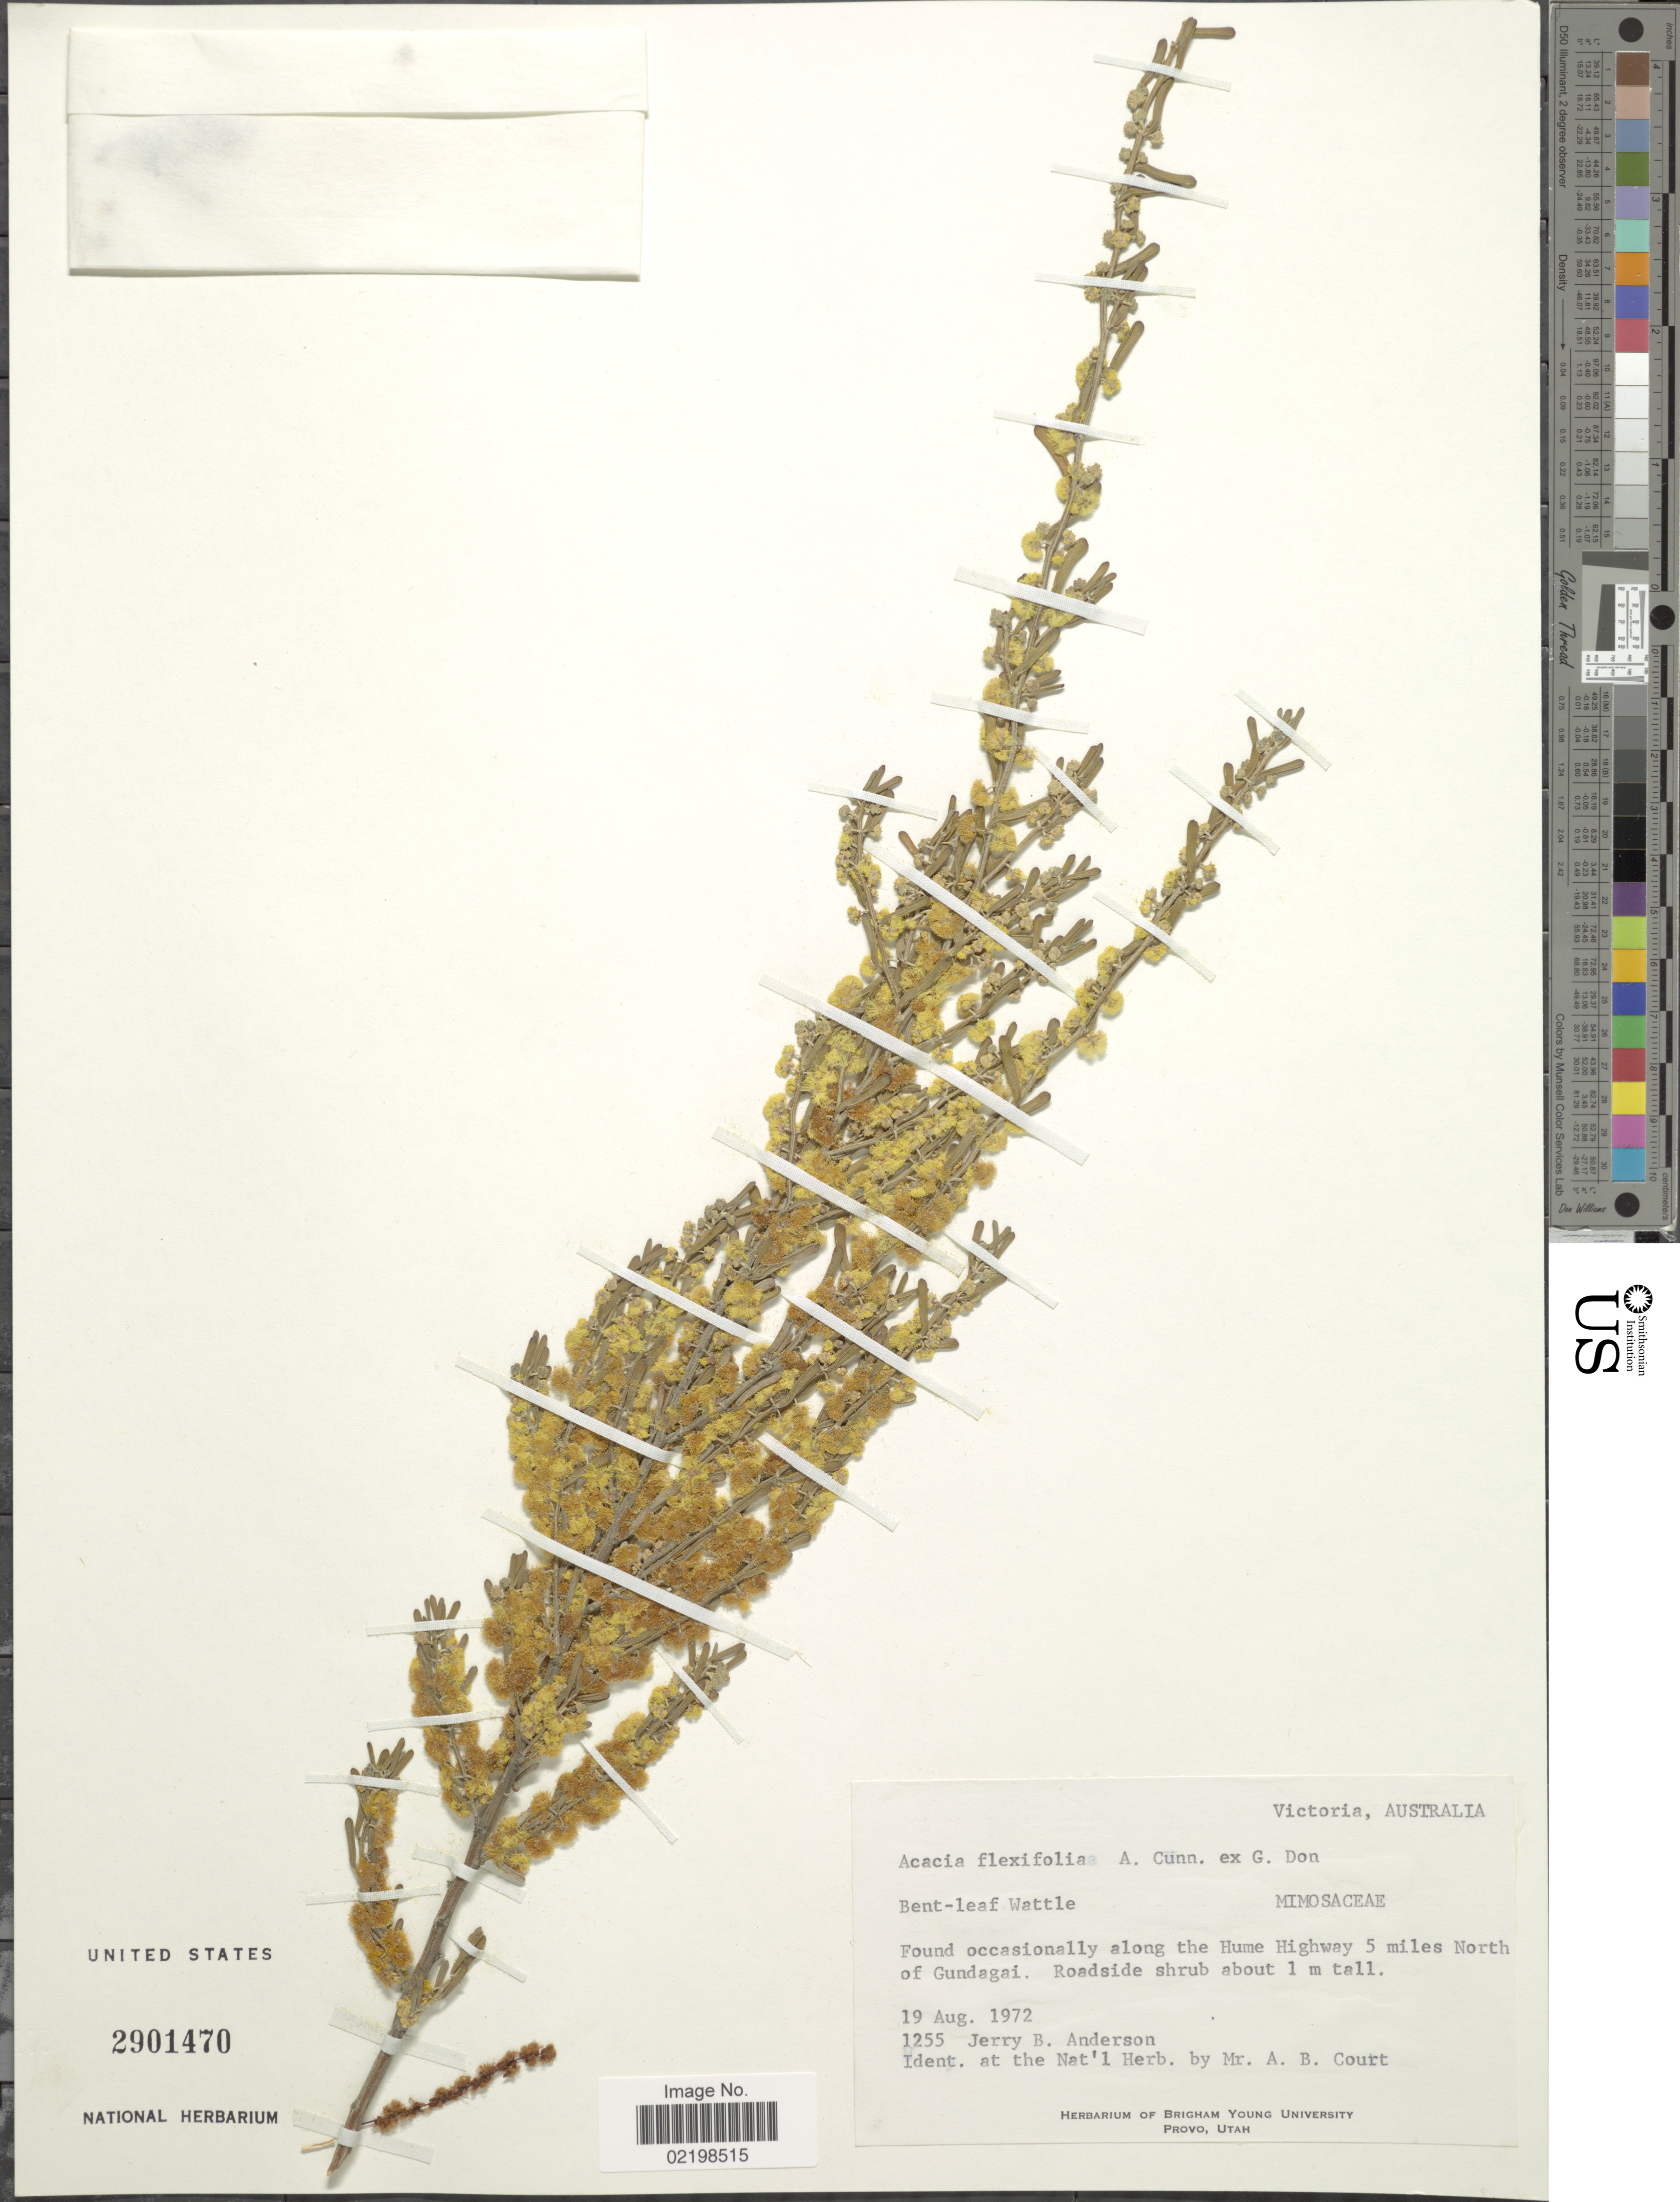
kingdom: Plantae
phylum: Tracheophyta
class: Magnoliopsida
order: Fabales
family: Fabaceae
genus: Acacia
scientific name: Acacia flexifolia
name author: A. Cunn. ex Benth.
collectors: J. B. Anderson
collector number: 1255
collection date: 1972-08-19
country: Australia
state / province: Victoria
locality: Victoria, Australia. Bent-leaf-Wattle, Found occasionally along the Hume Highway 5 miles North of Gundagai.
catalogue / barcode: US 2901470